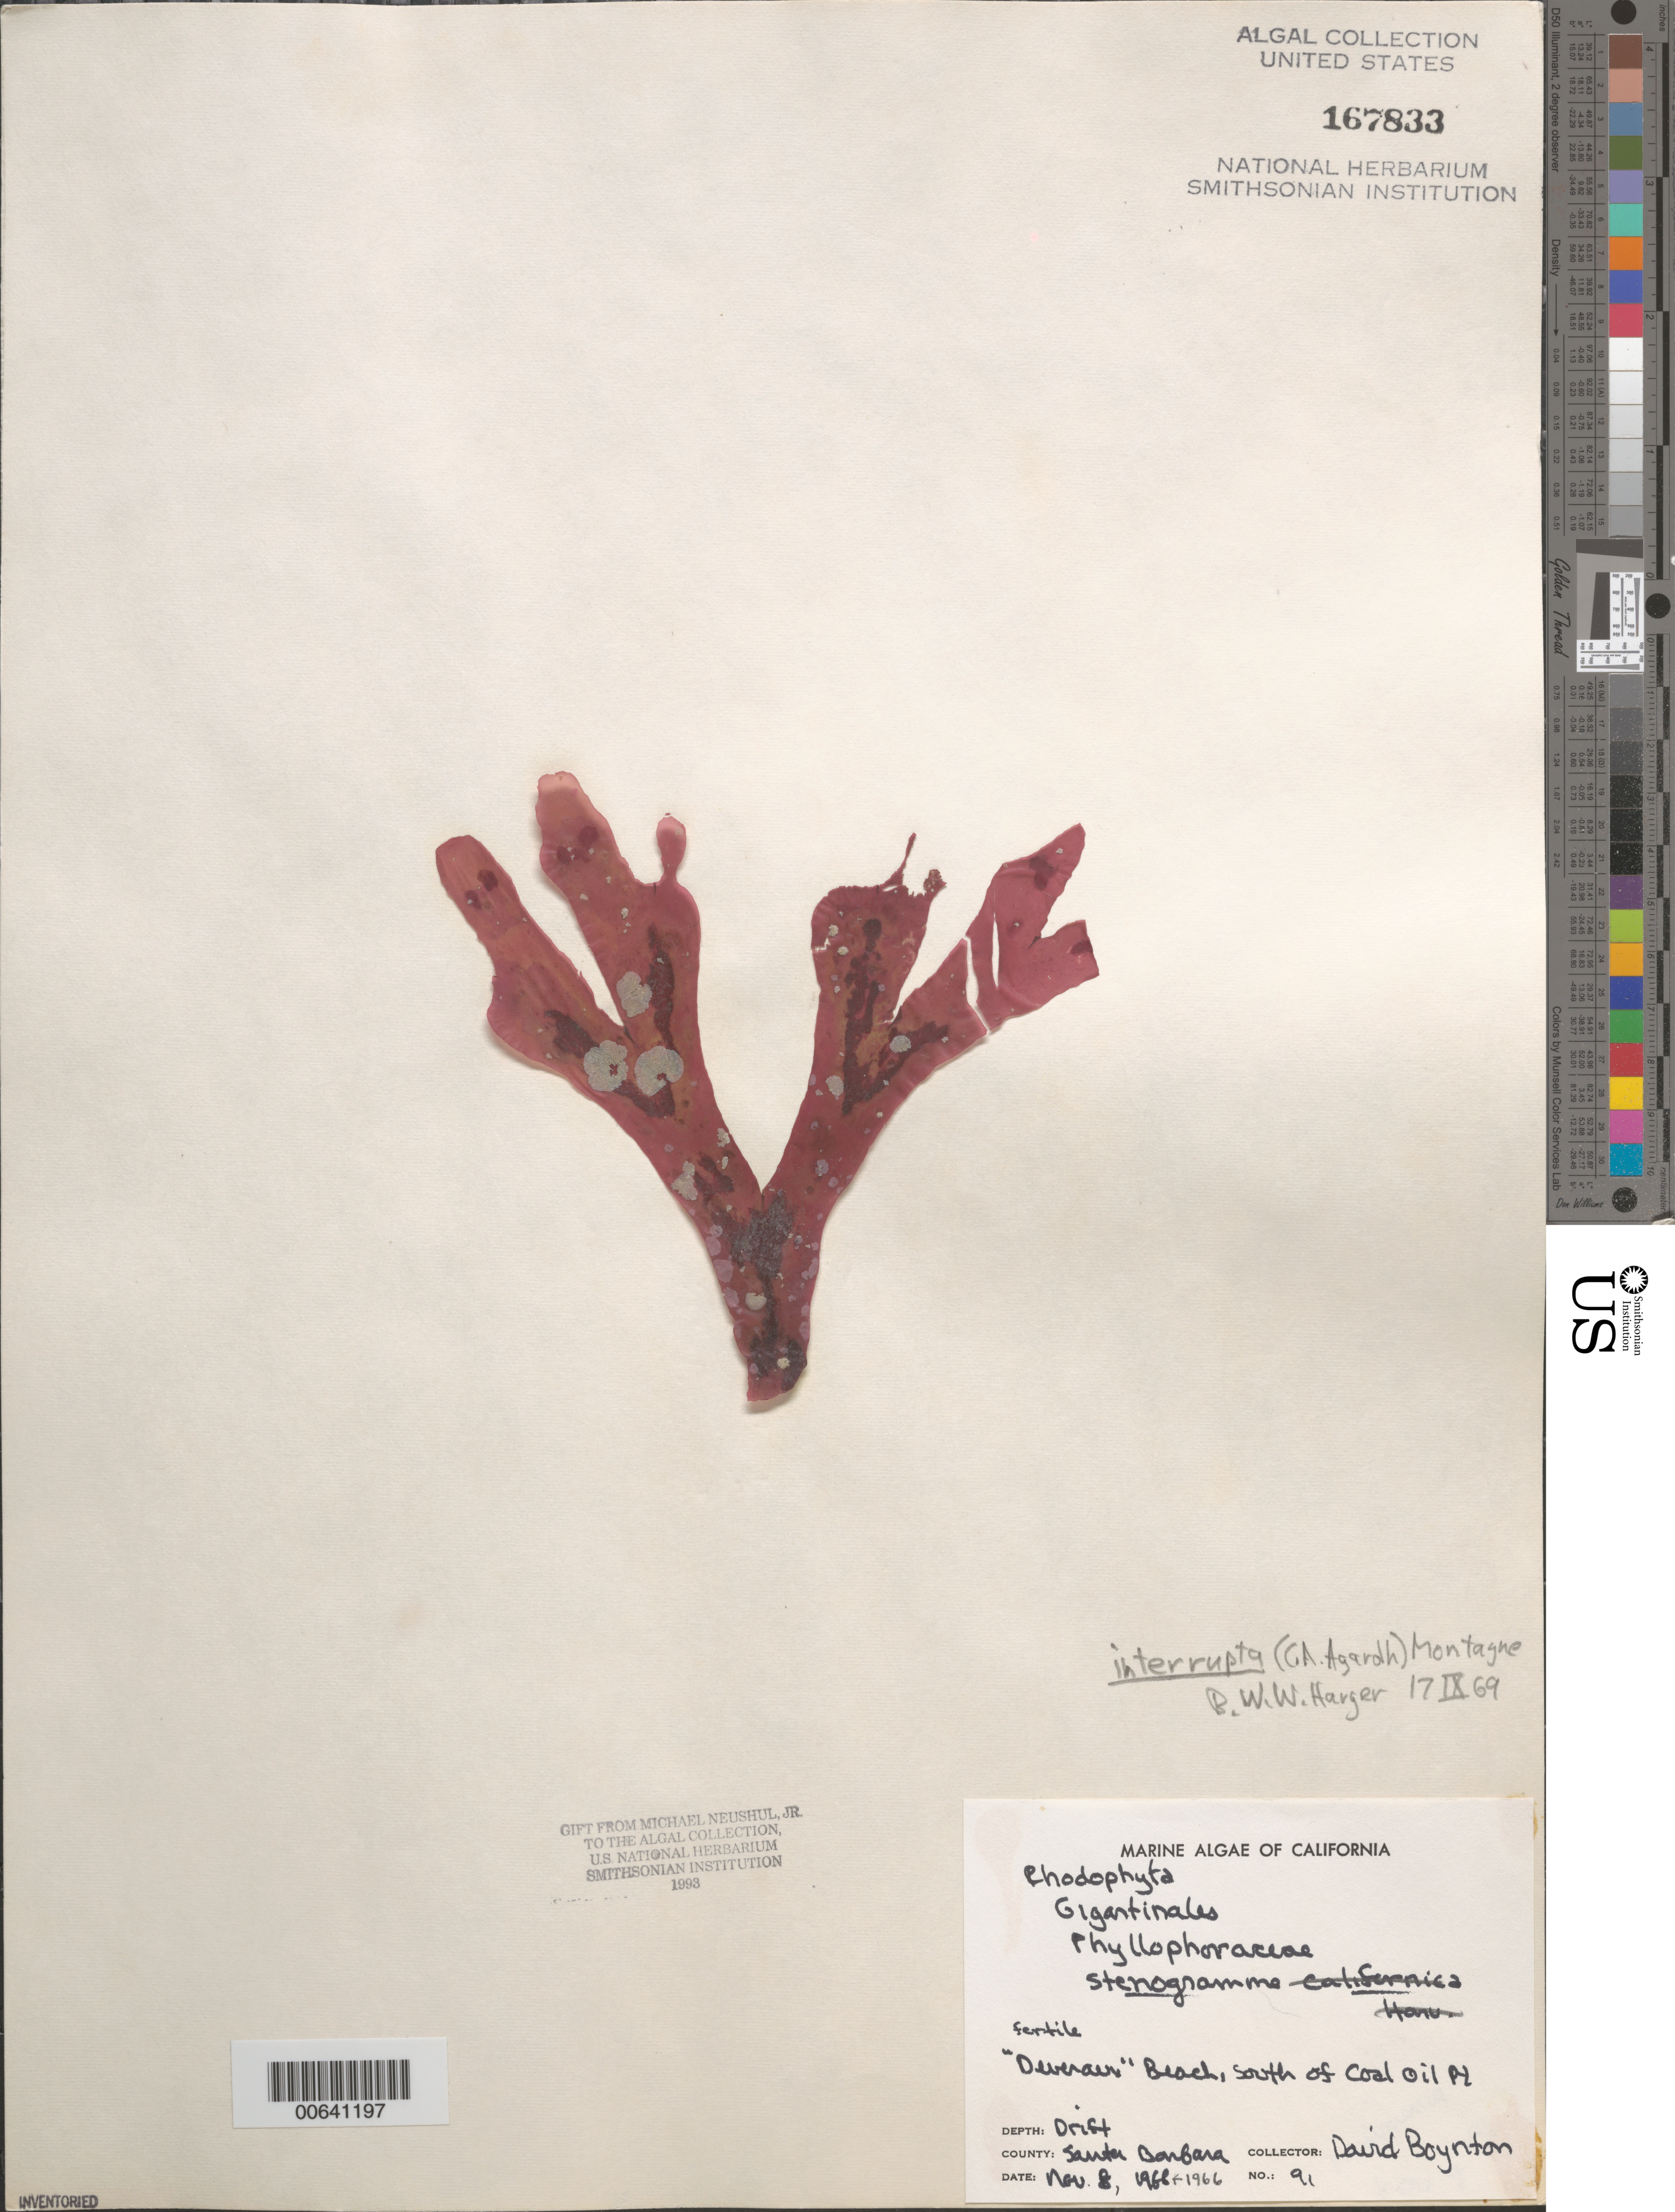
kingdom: Plantae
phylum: Rhodophyta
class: Florideophyceae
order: Gigartinales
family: Phyllophoraceae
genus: Stenogramma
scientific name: Stenogramma interruptum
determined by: Harger, B. W. W.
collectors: D. Boynton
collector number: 91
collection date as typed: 08 Nov 1966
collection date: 1966-11-08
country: United States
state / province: California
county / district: Santa Barbara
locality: Deveraux Beach, south of Coal Oil Point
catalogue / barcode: US 167833